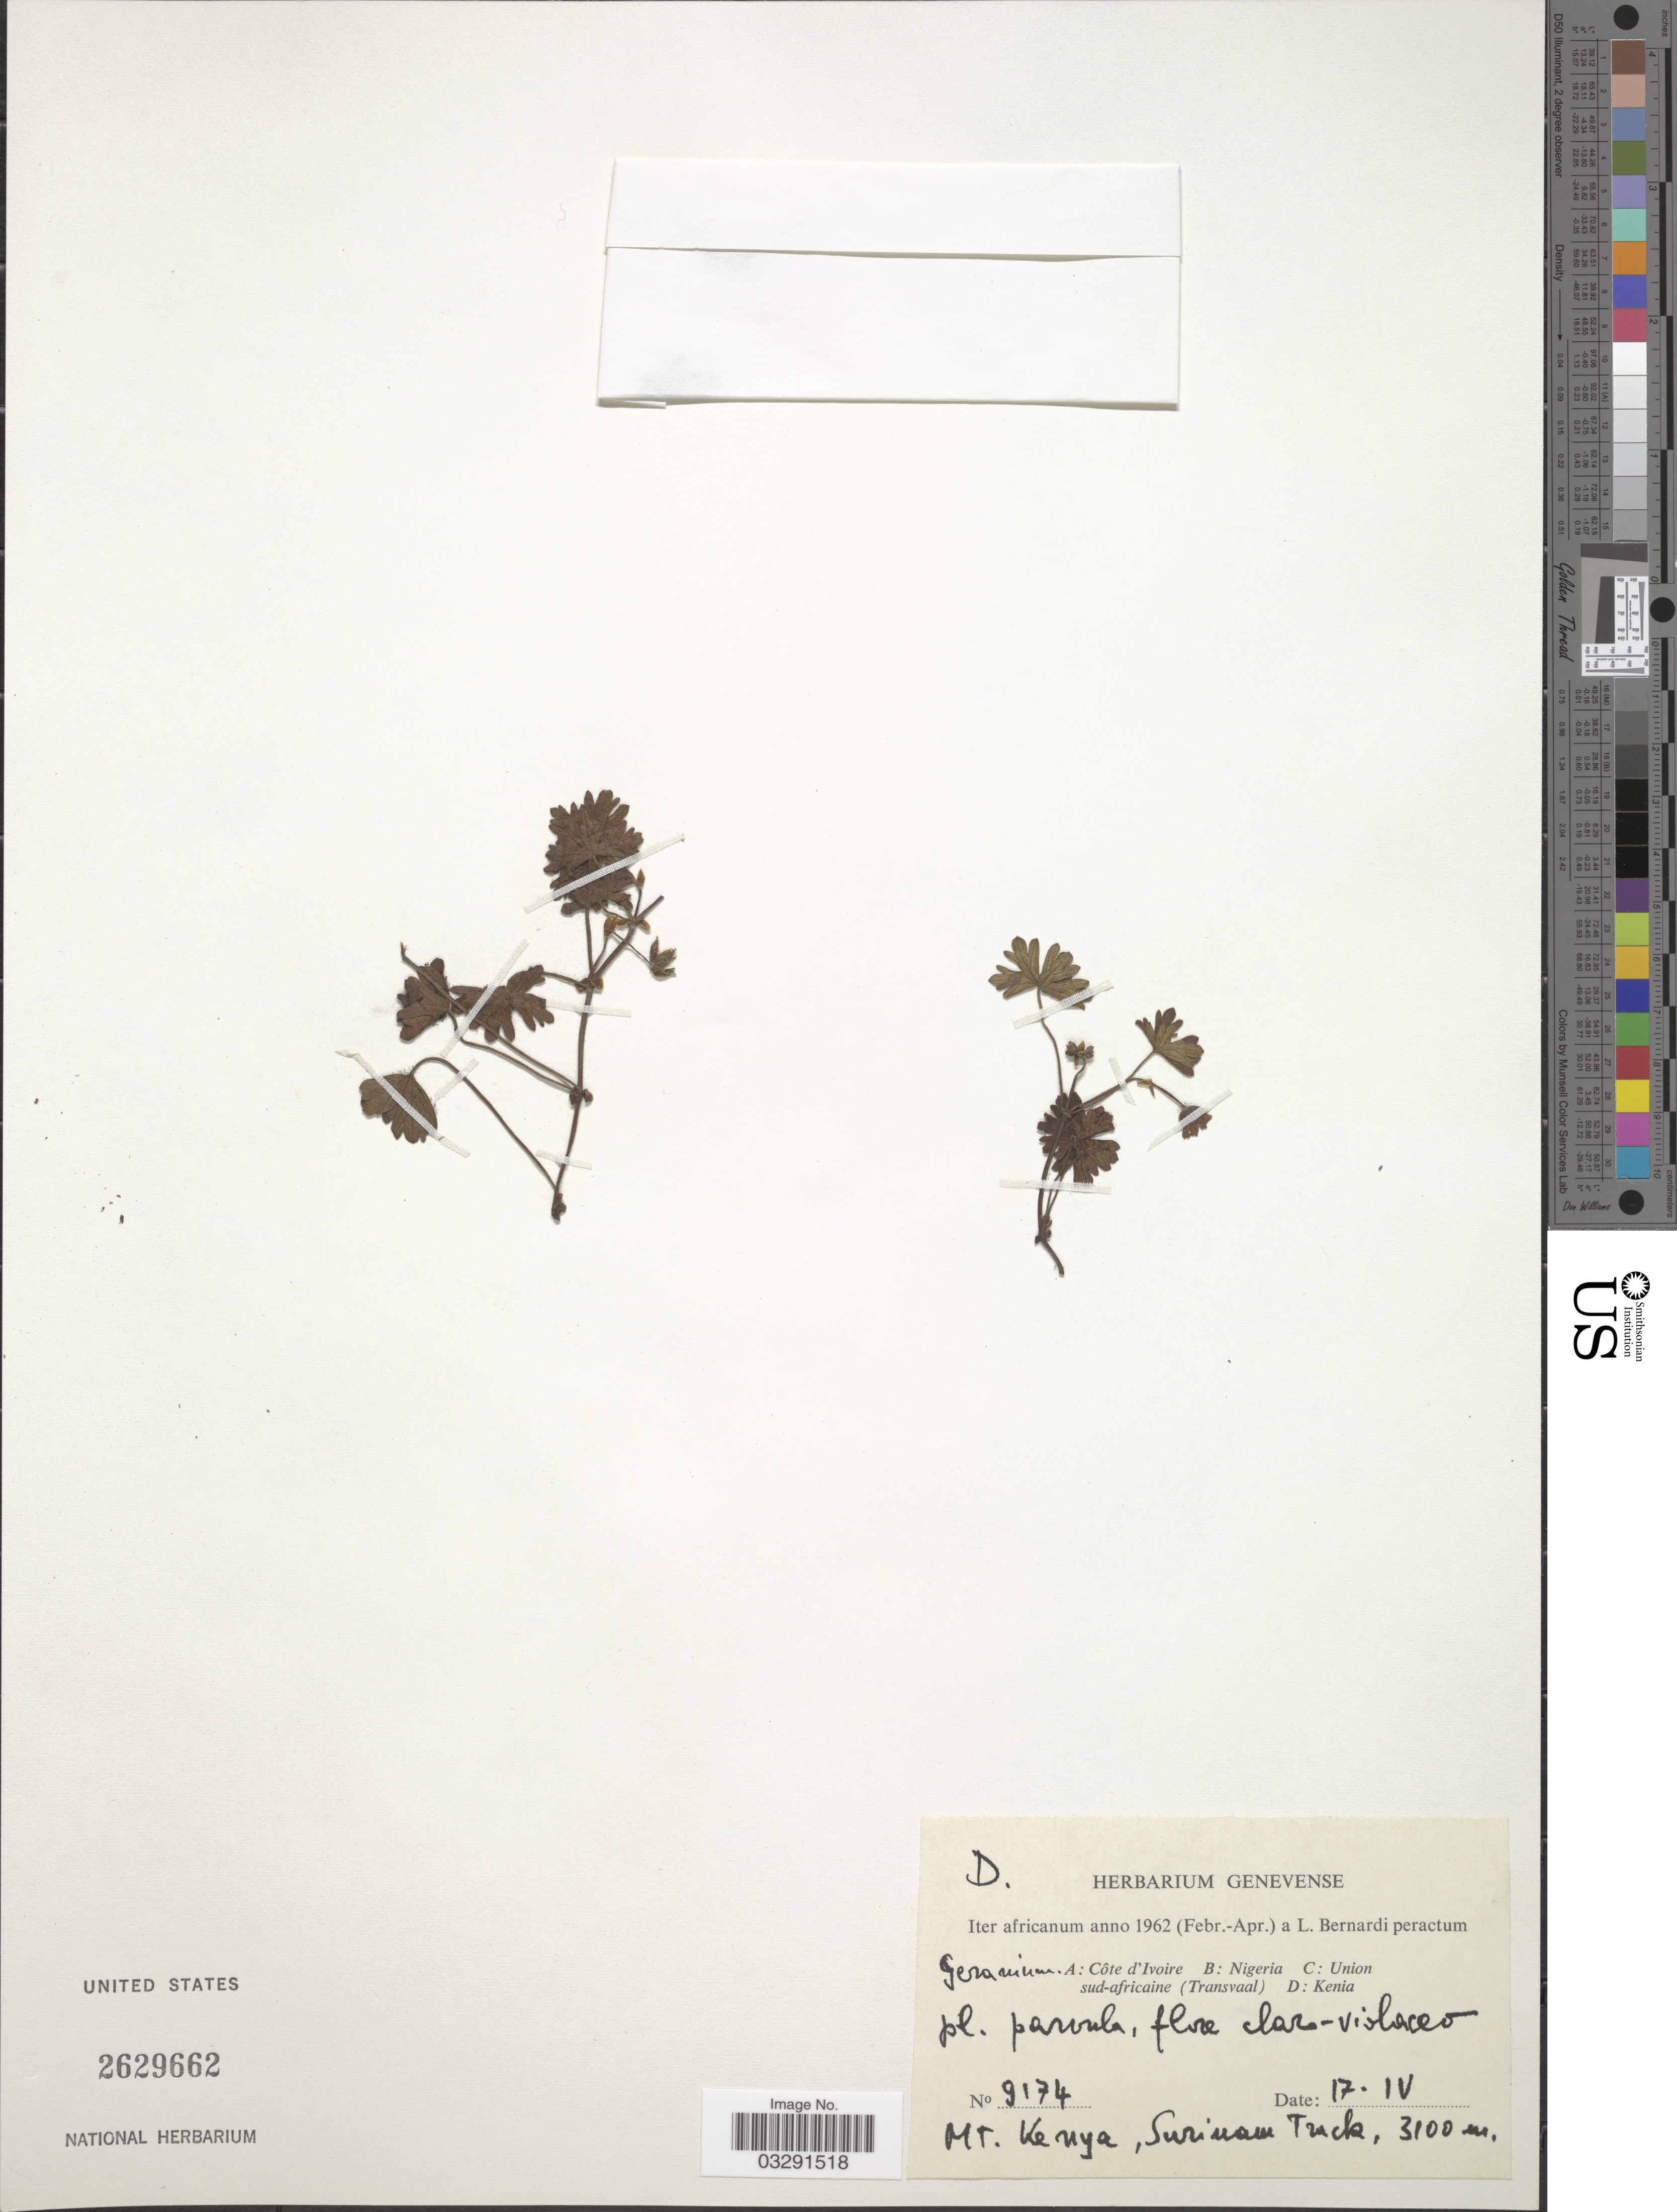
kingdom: Plantae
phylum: Tracheophyta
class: Magnoliopsida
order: Geraniales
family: Geraniaceae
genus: Geranium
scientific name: Geranium kilimandscharicum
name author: Engl.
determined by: Aedo, C.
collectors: L. Bernardi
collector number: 9174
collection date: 1962-04-17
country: Kenya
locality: Kenia. Mt. Kenya, Surinam Track.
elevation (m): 3100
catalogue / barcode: US 2629662